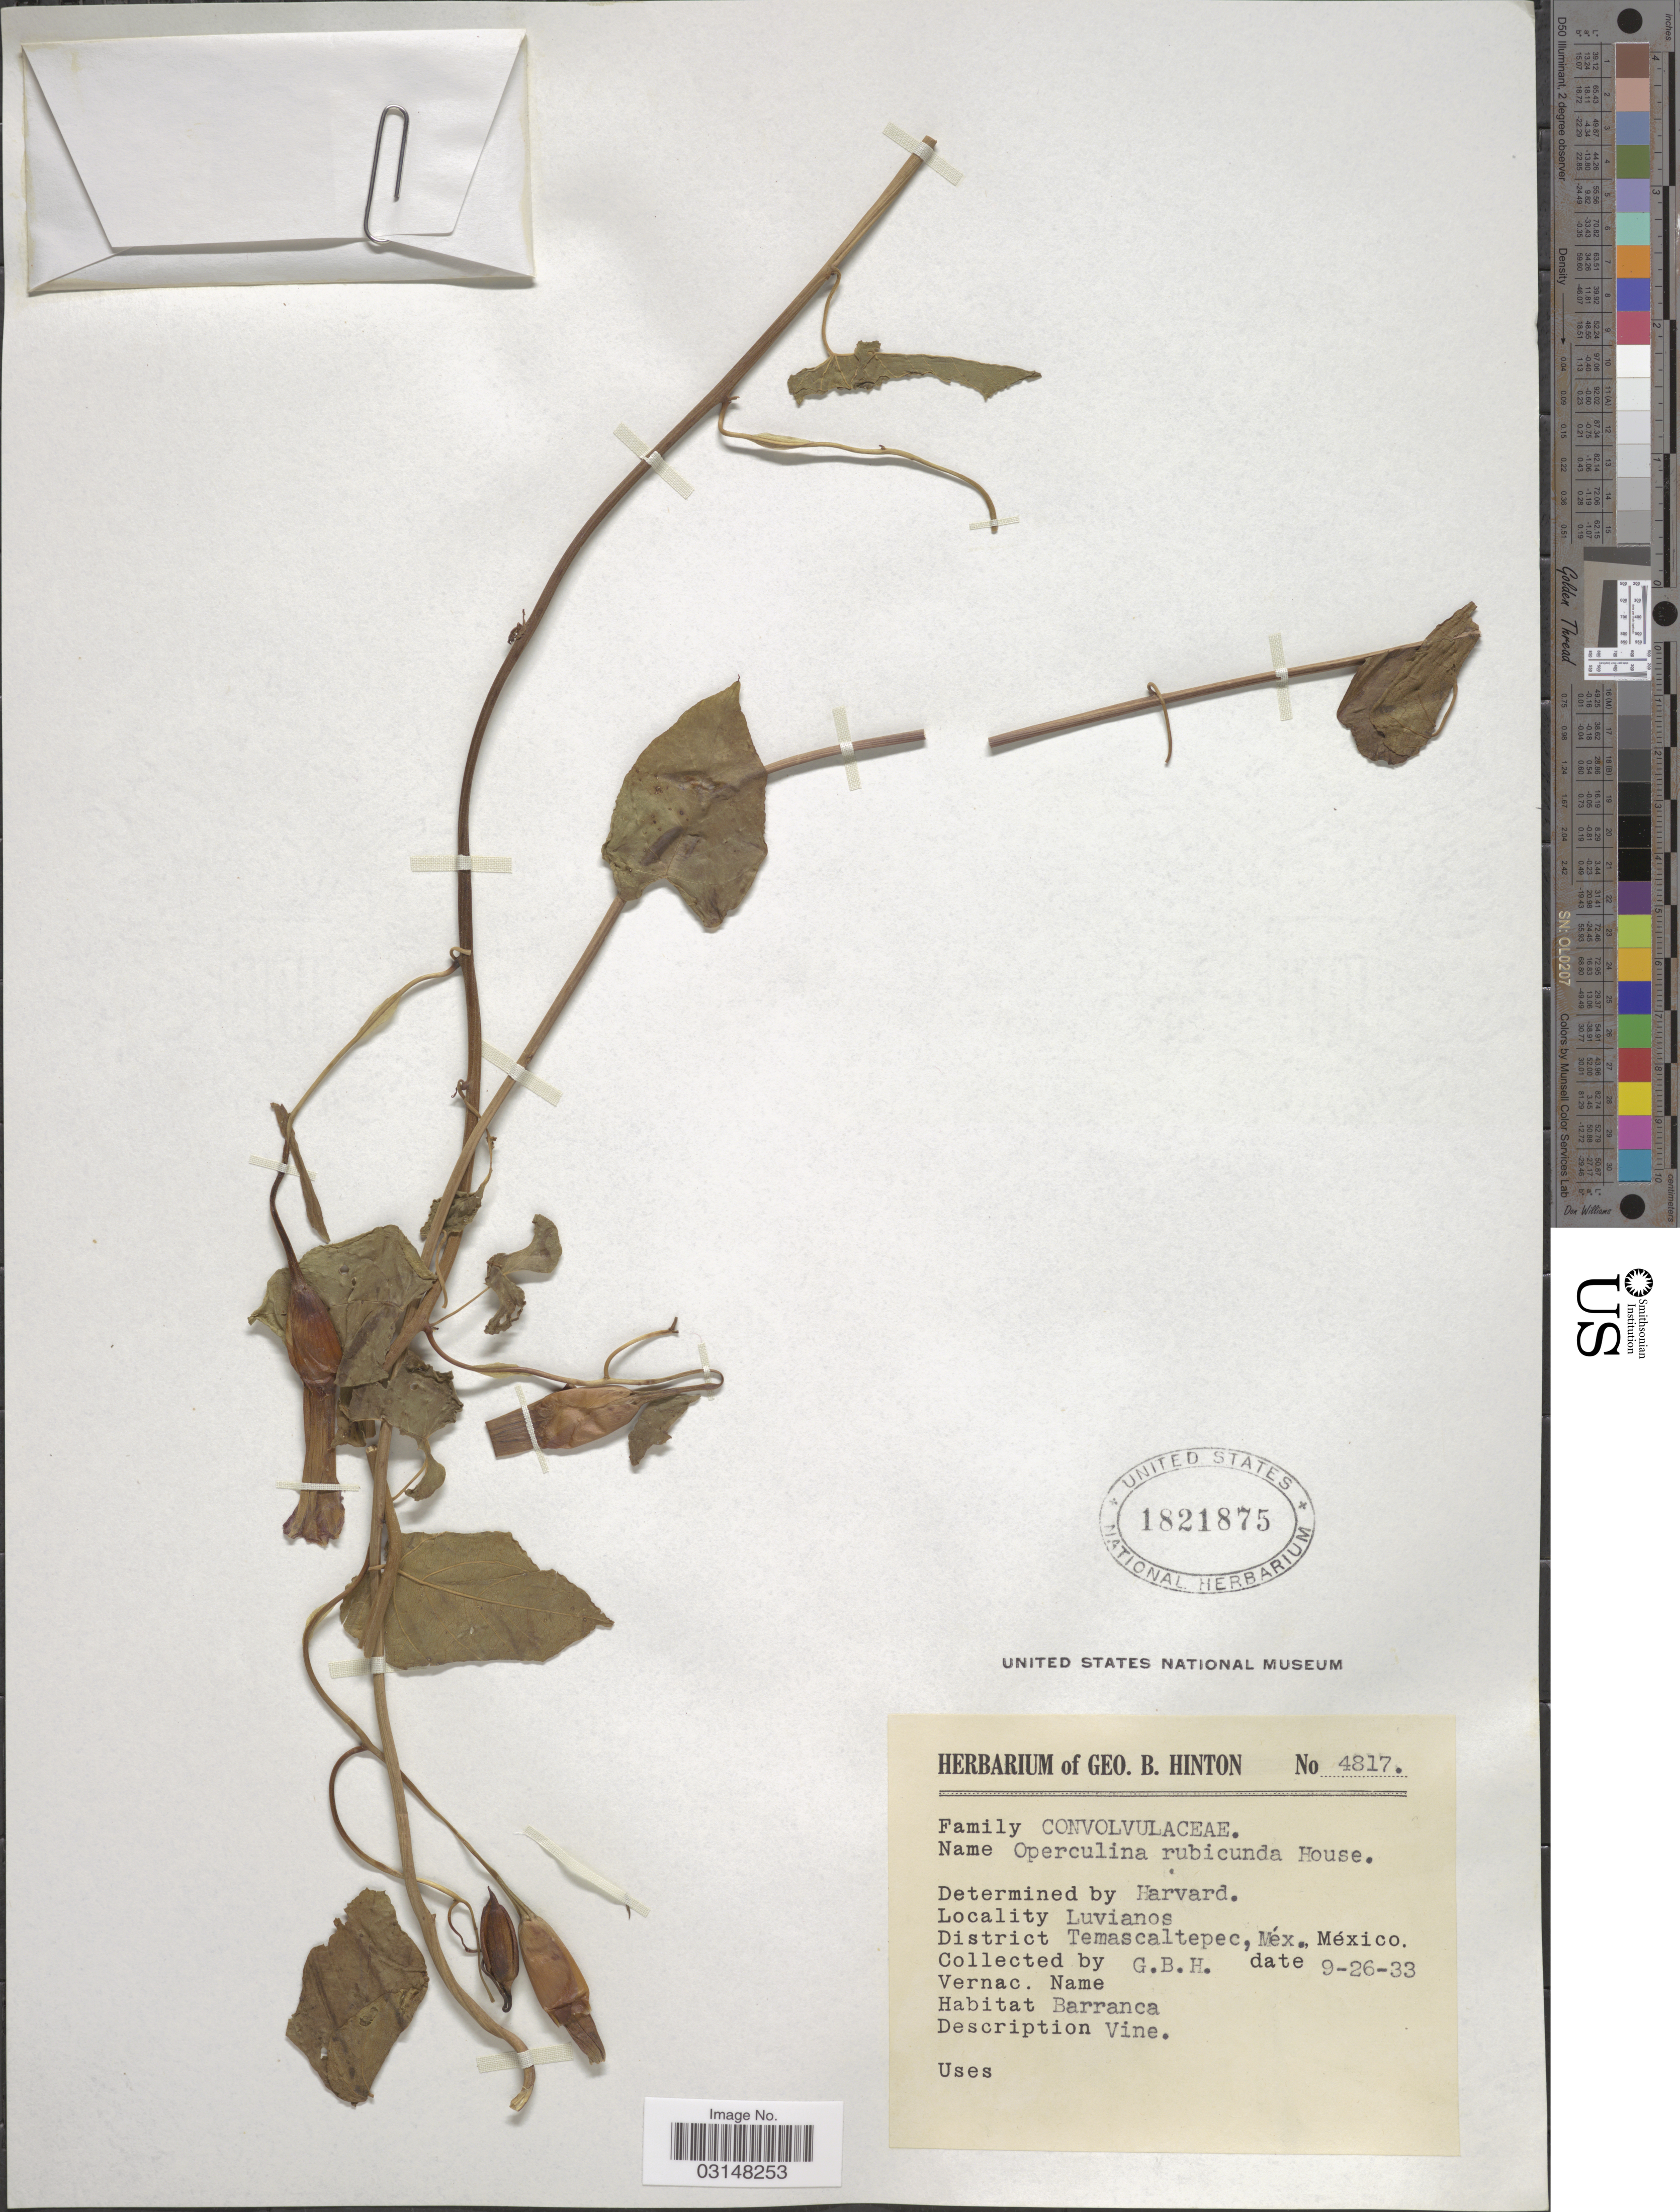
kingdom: Plantae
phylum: Tracheophyta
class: Magnoliopsida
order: Solanales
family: Convolvulaceae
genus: Operculina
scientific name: Operculina pteripes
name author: (G. Don) O'Donell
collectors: G. B. Hinton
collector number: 4817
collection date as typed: Transcribed d/m/y: 26/9/33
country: Mexico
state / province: México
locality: Luvianos, District Temascaltepec.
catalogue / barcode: US 1821875